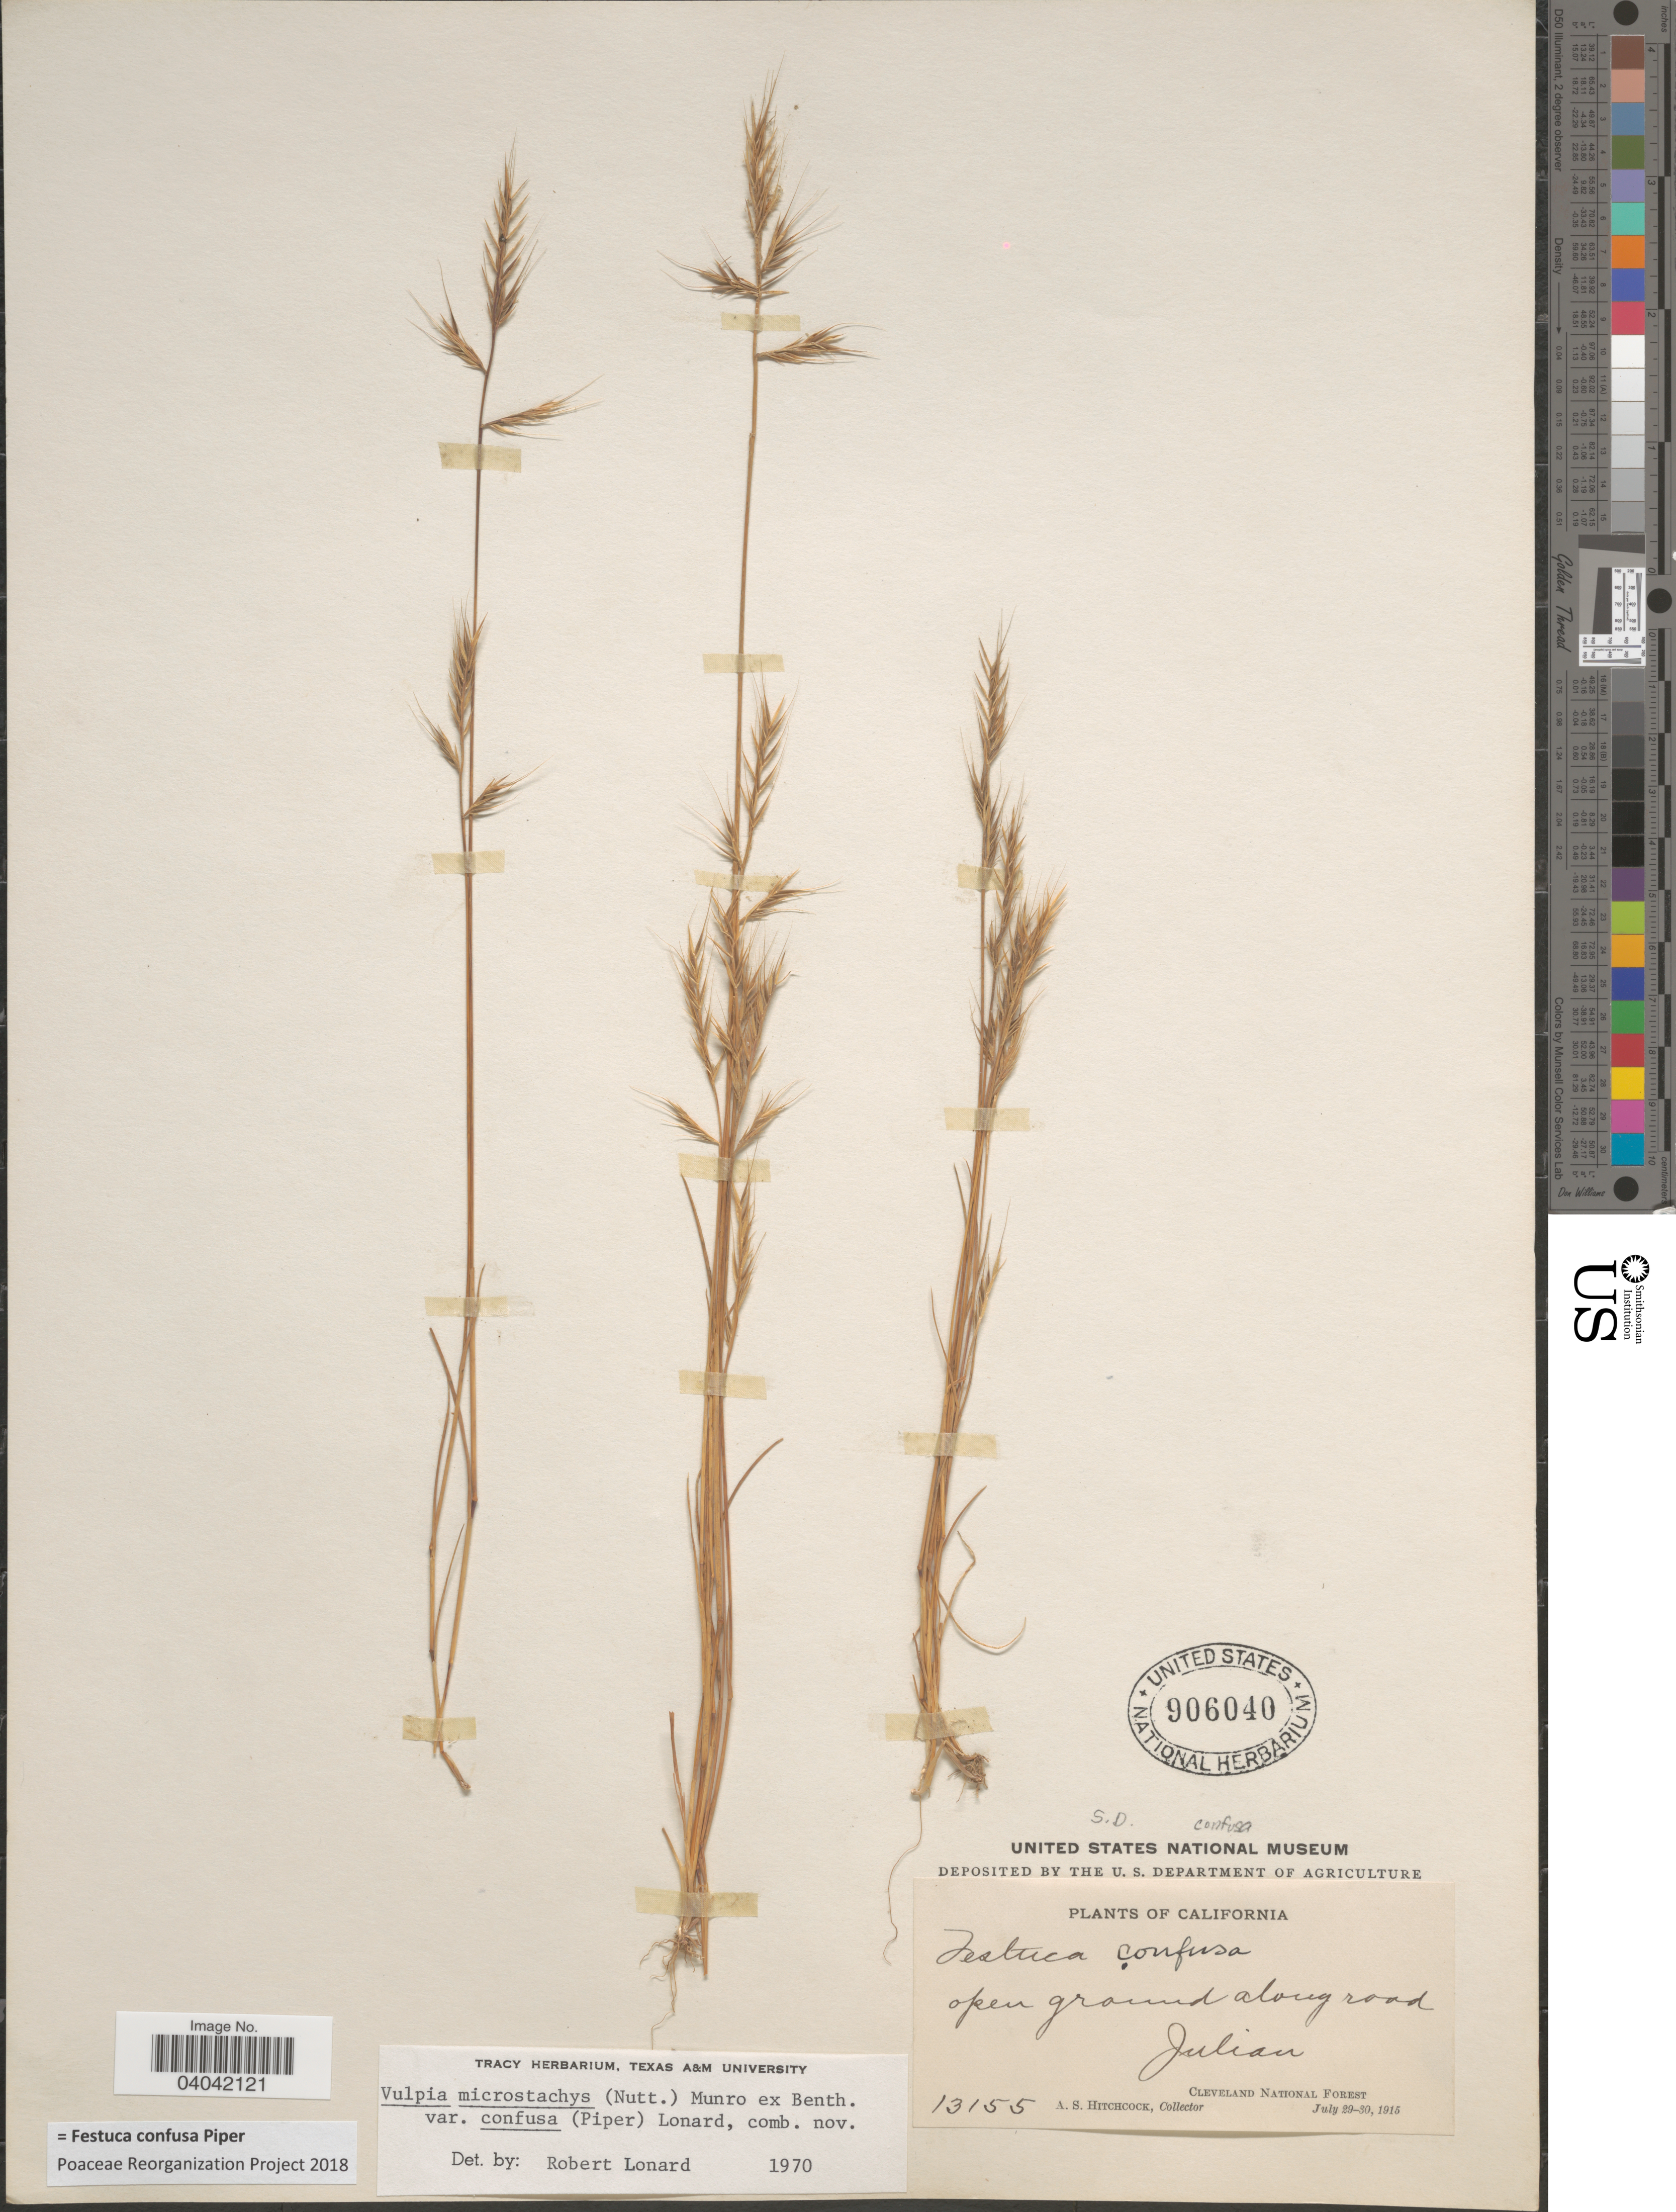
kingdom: Plantae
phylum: Tracheophyta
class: Liliopsida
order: Poales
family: Poaceae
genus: Festuca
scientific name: Festuca confusa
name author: Piper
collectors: A. S. Hitchcock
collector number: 13155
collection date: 1915-07-29/1915-07-30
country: United States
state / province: California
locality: Open ground along road Julian. Cleveland National Forest.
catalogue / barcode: US 906040